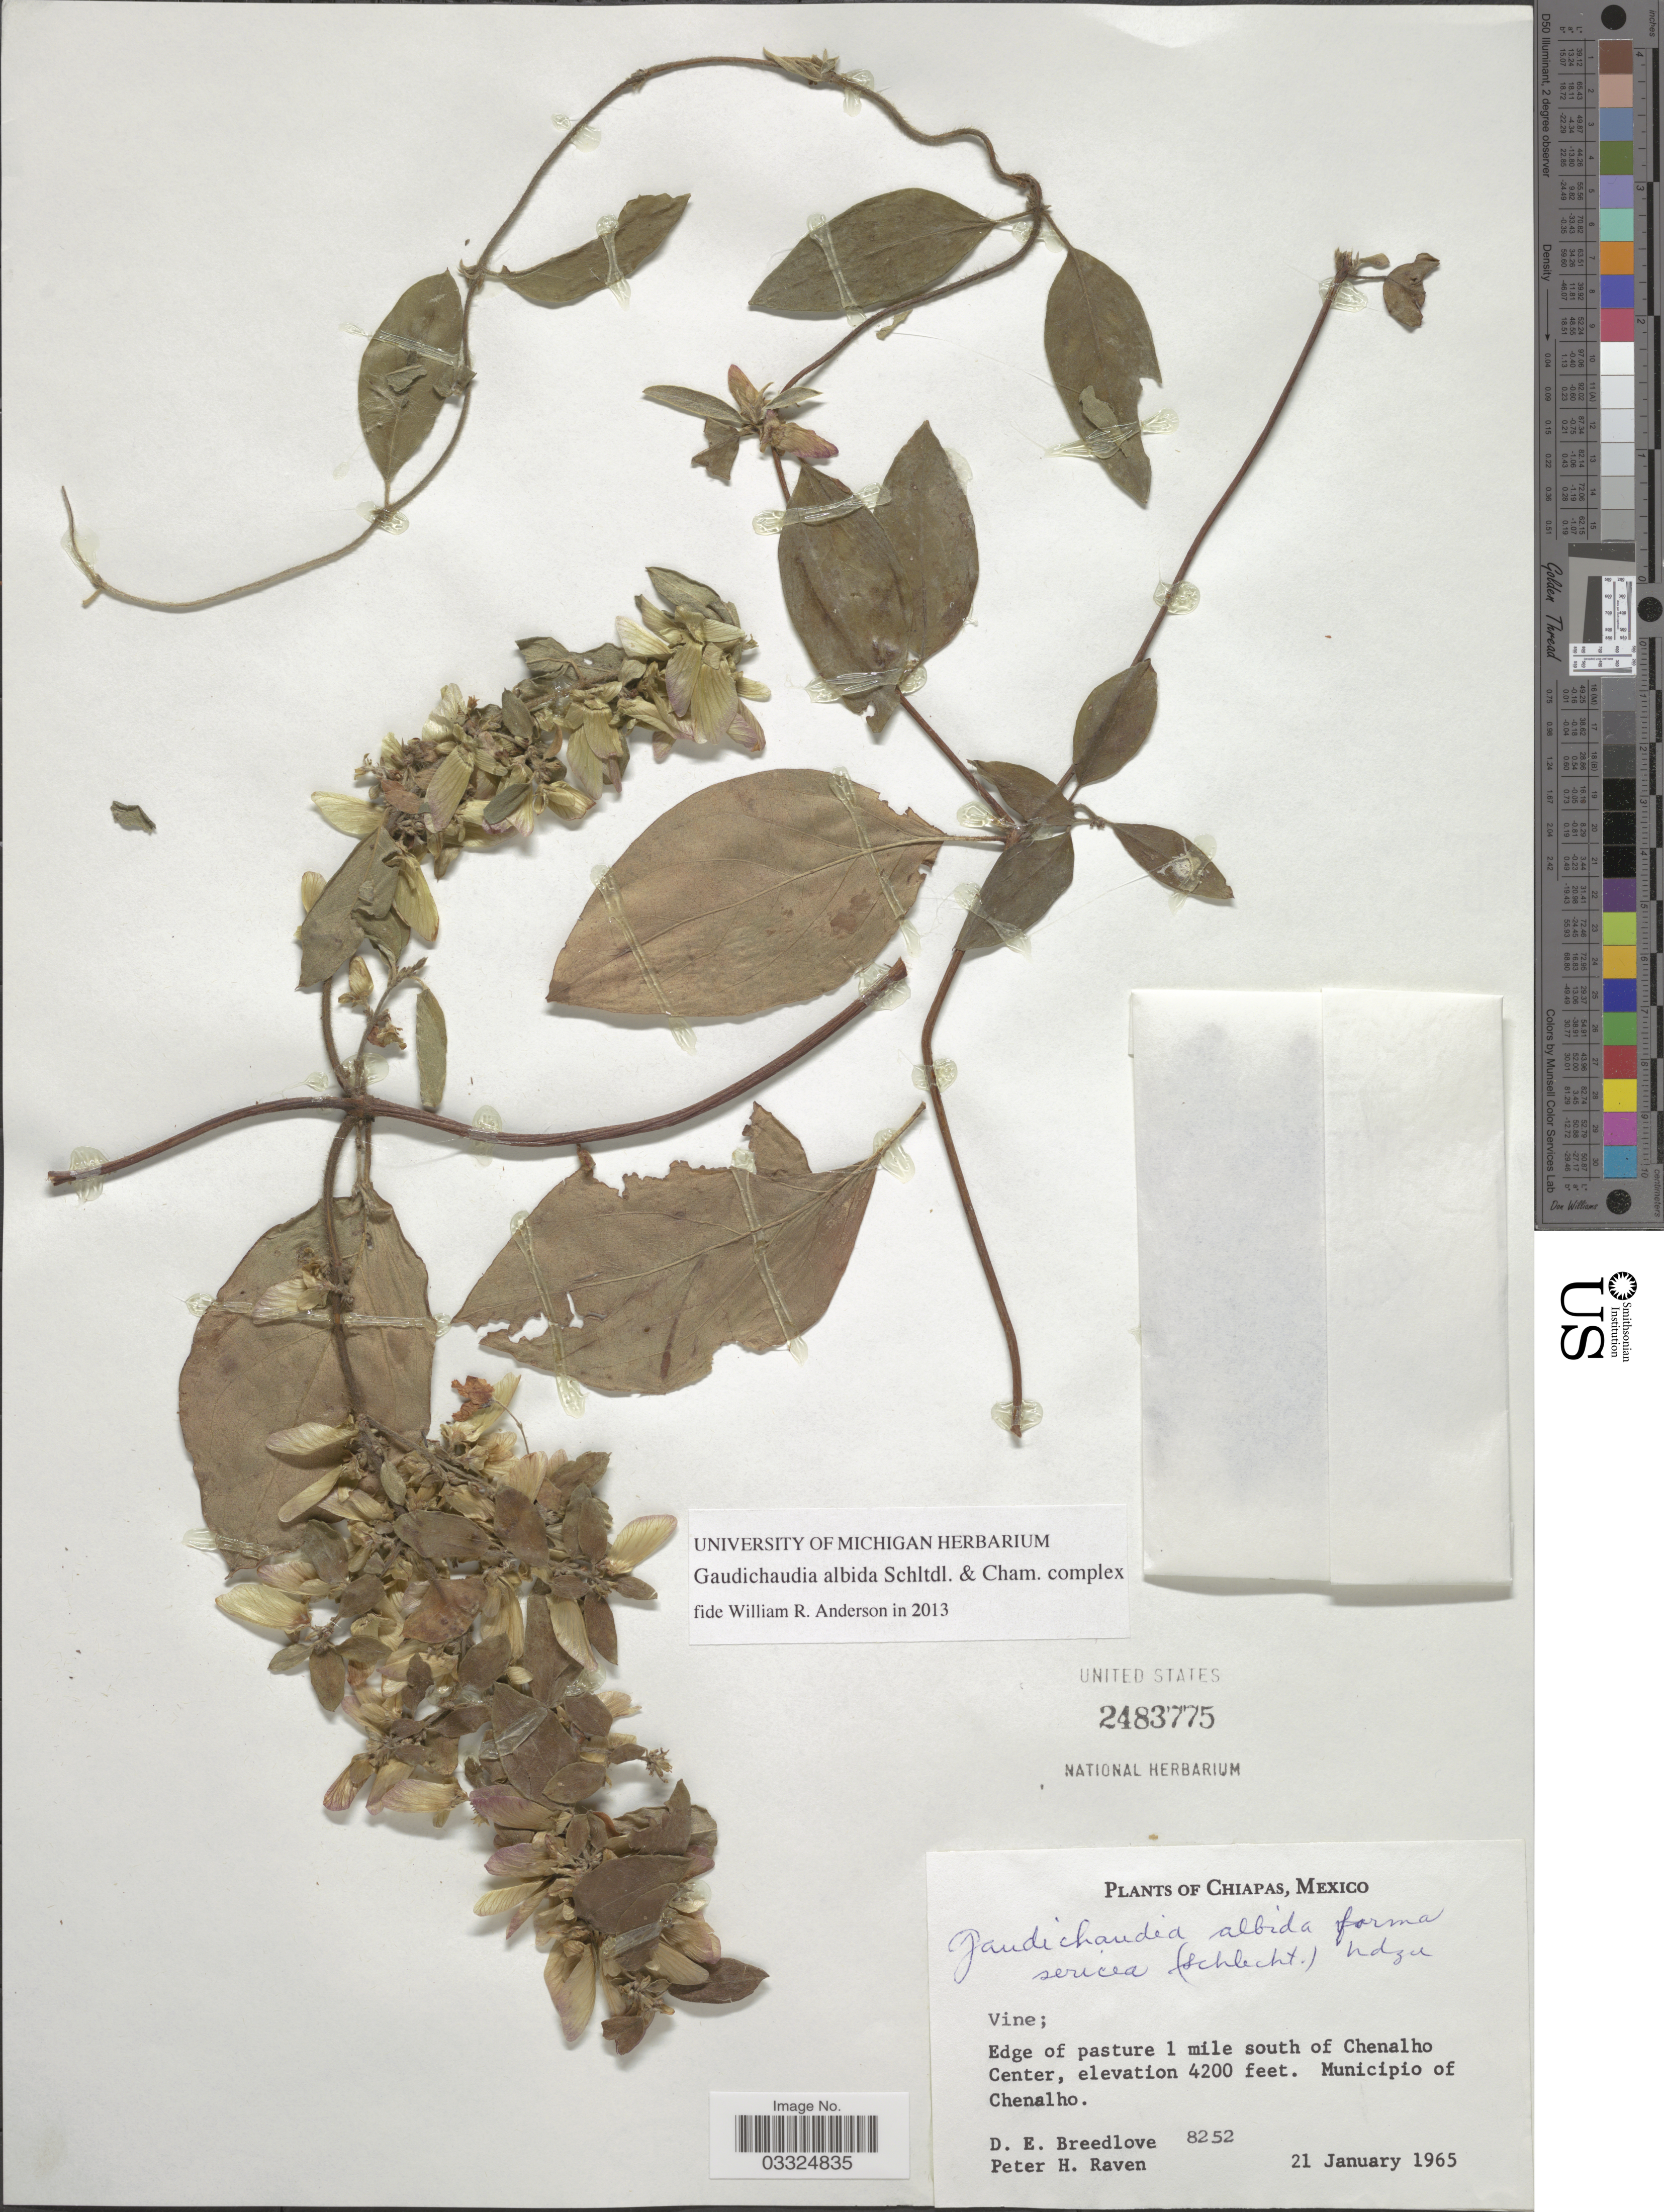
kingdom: Plantae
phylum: Tracheophyta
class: Magnoliopsida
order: Malpighiales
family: Malpighiaceae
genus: Gaudichaudia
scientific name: Gaudichaudia albida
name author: Schltdl. & Cham.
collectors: D. E. Breedlove & P. Raven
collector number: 8252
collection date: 1965-01-21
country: Mexico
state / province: Chiapas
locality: Edge of pasture 1 mile south of Chenalho Center. Municipio of Chenalho.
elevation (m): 1280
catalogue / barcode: US 2483775